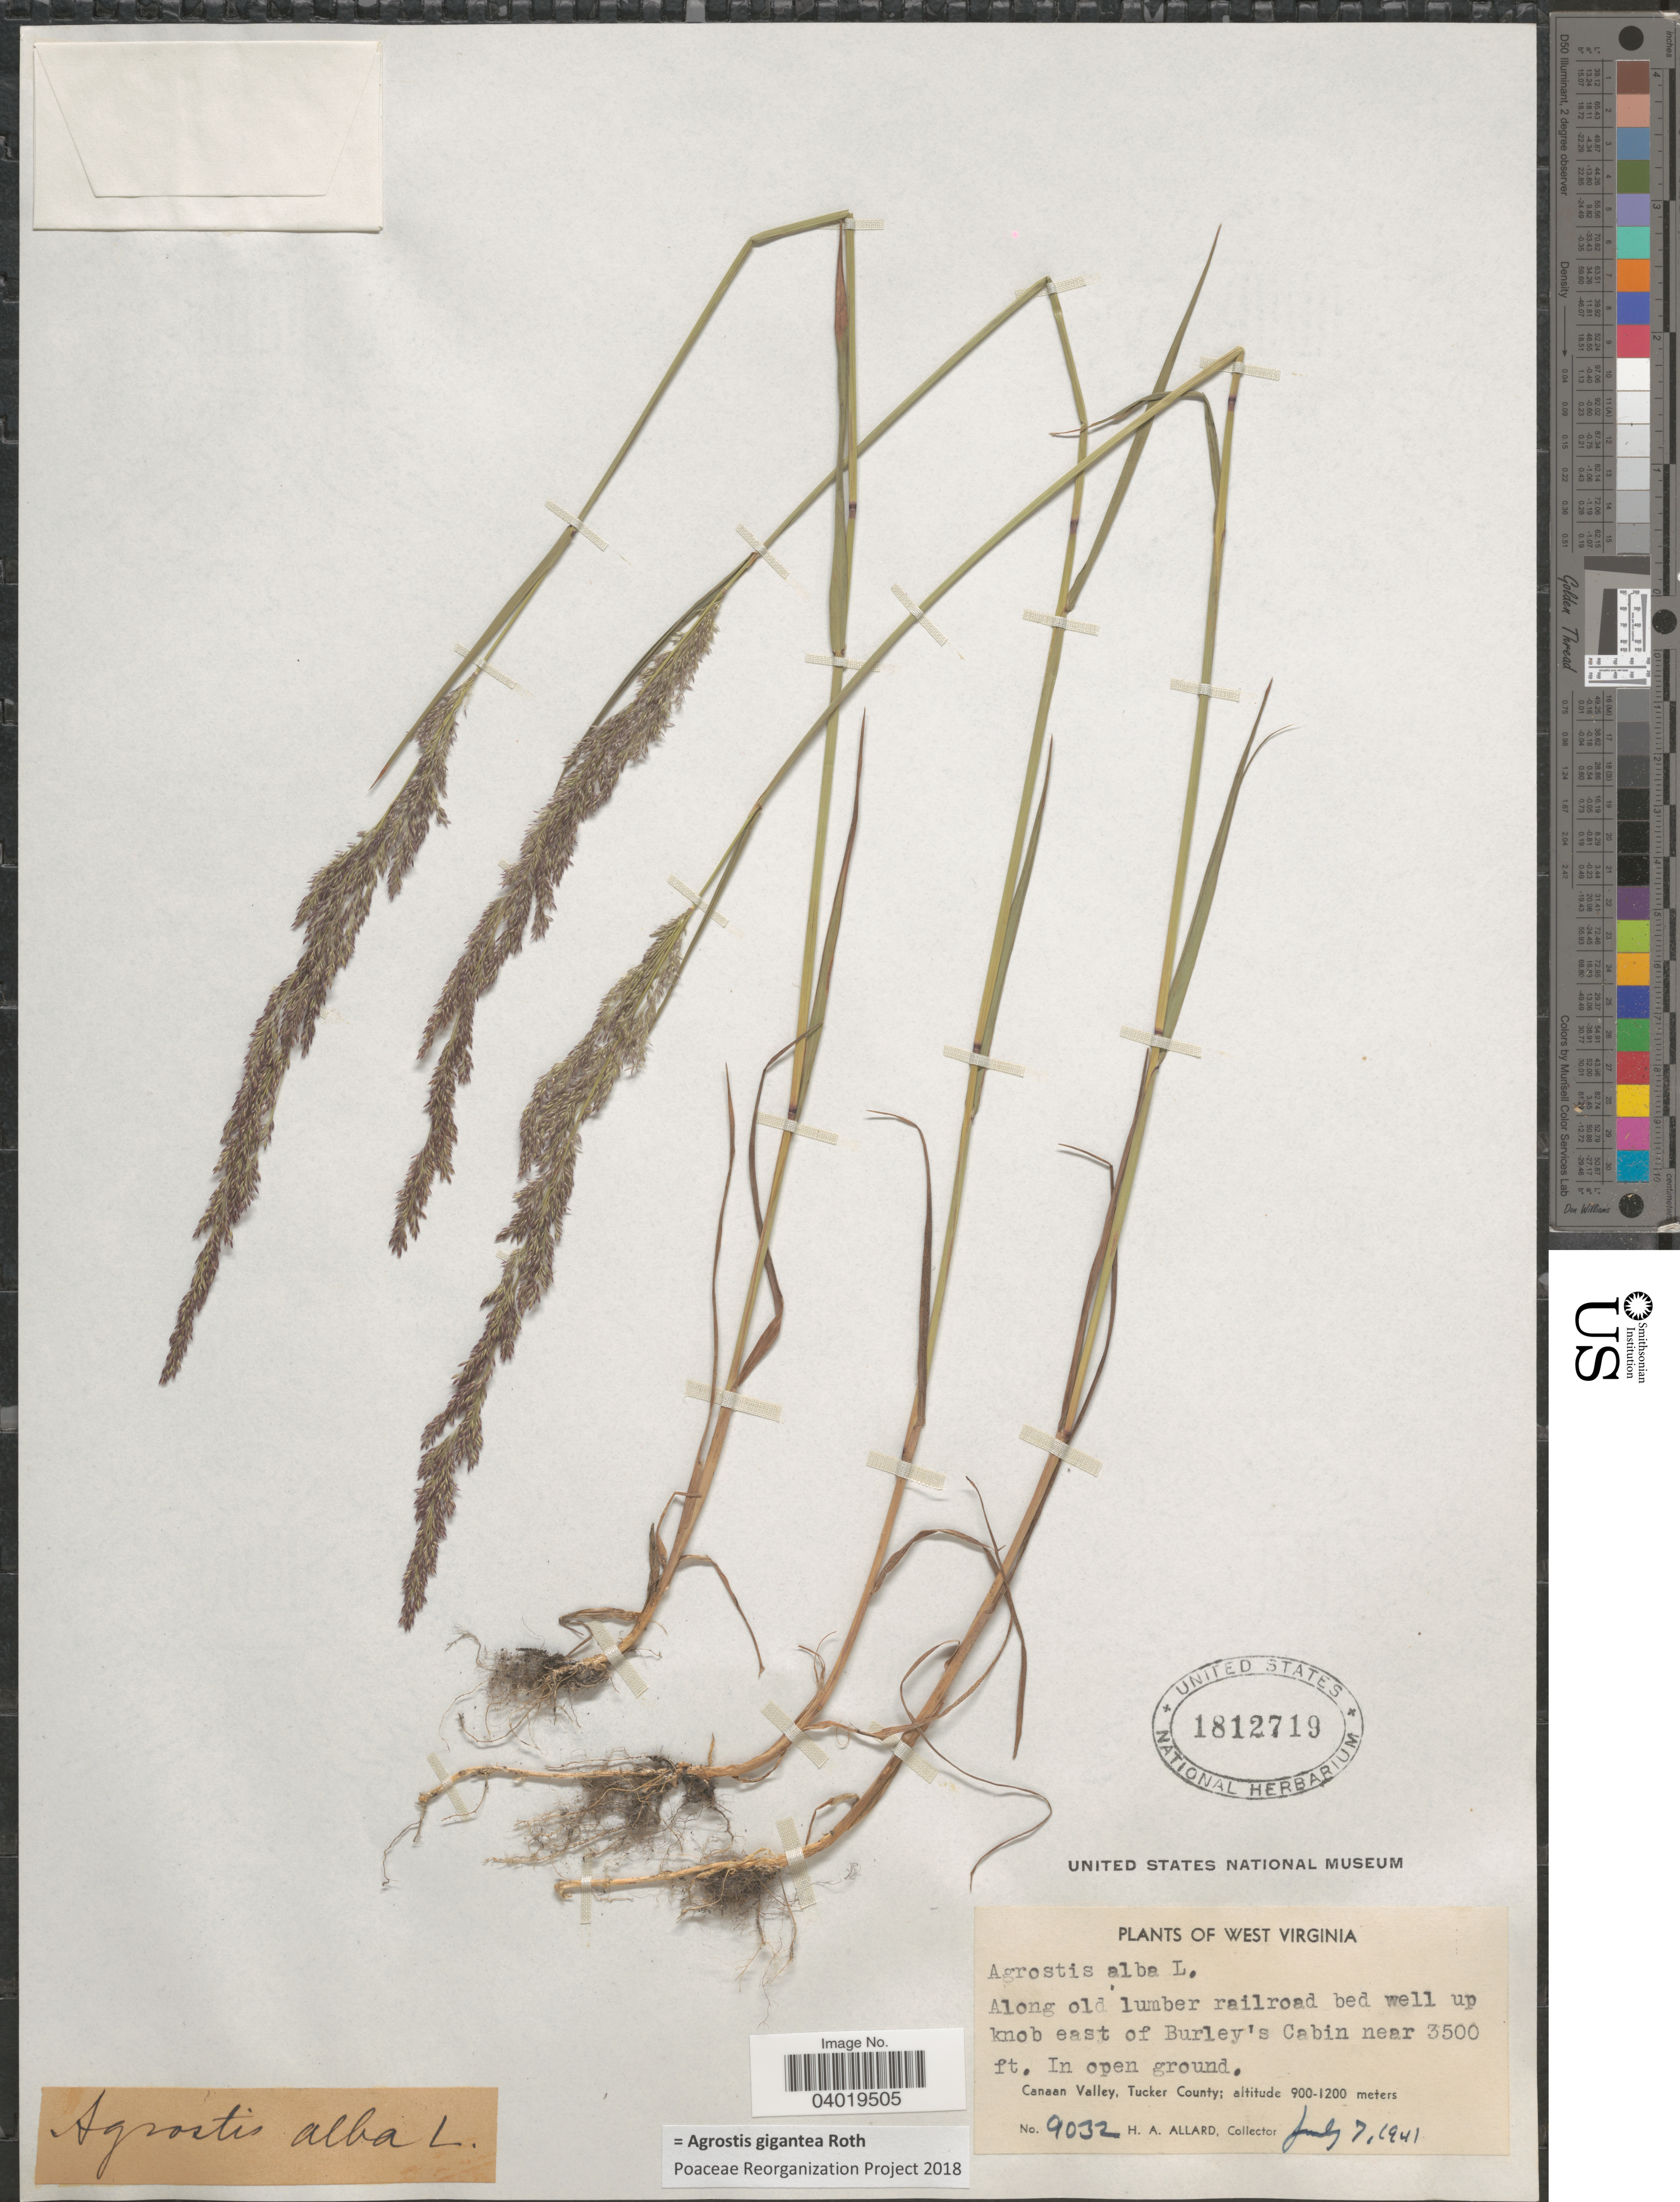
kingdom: Plantae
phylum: Tracheophyta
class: Liliopsida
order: Poales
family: Poaceae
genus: Agrostis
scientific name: Agrostis gigantea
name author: Roth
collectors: H. A. Allard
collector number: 9032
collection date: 1941-07-07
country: United States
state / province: West Virginia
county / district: Tucker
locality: Along old lumber railroad bed well up knob east of Burley's Cabin. Canaan Valley, Tucker County.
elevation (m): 1067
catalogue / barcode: US 1812719